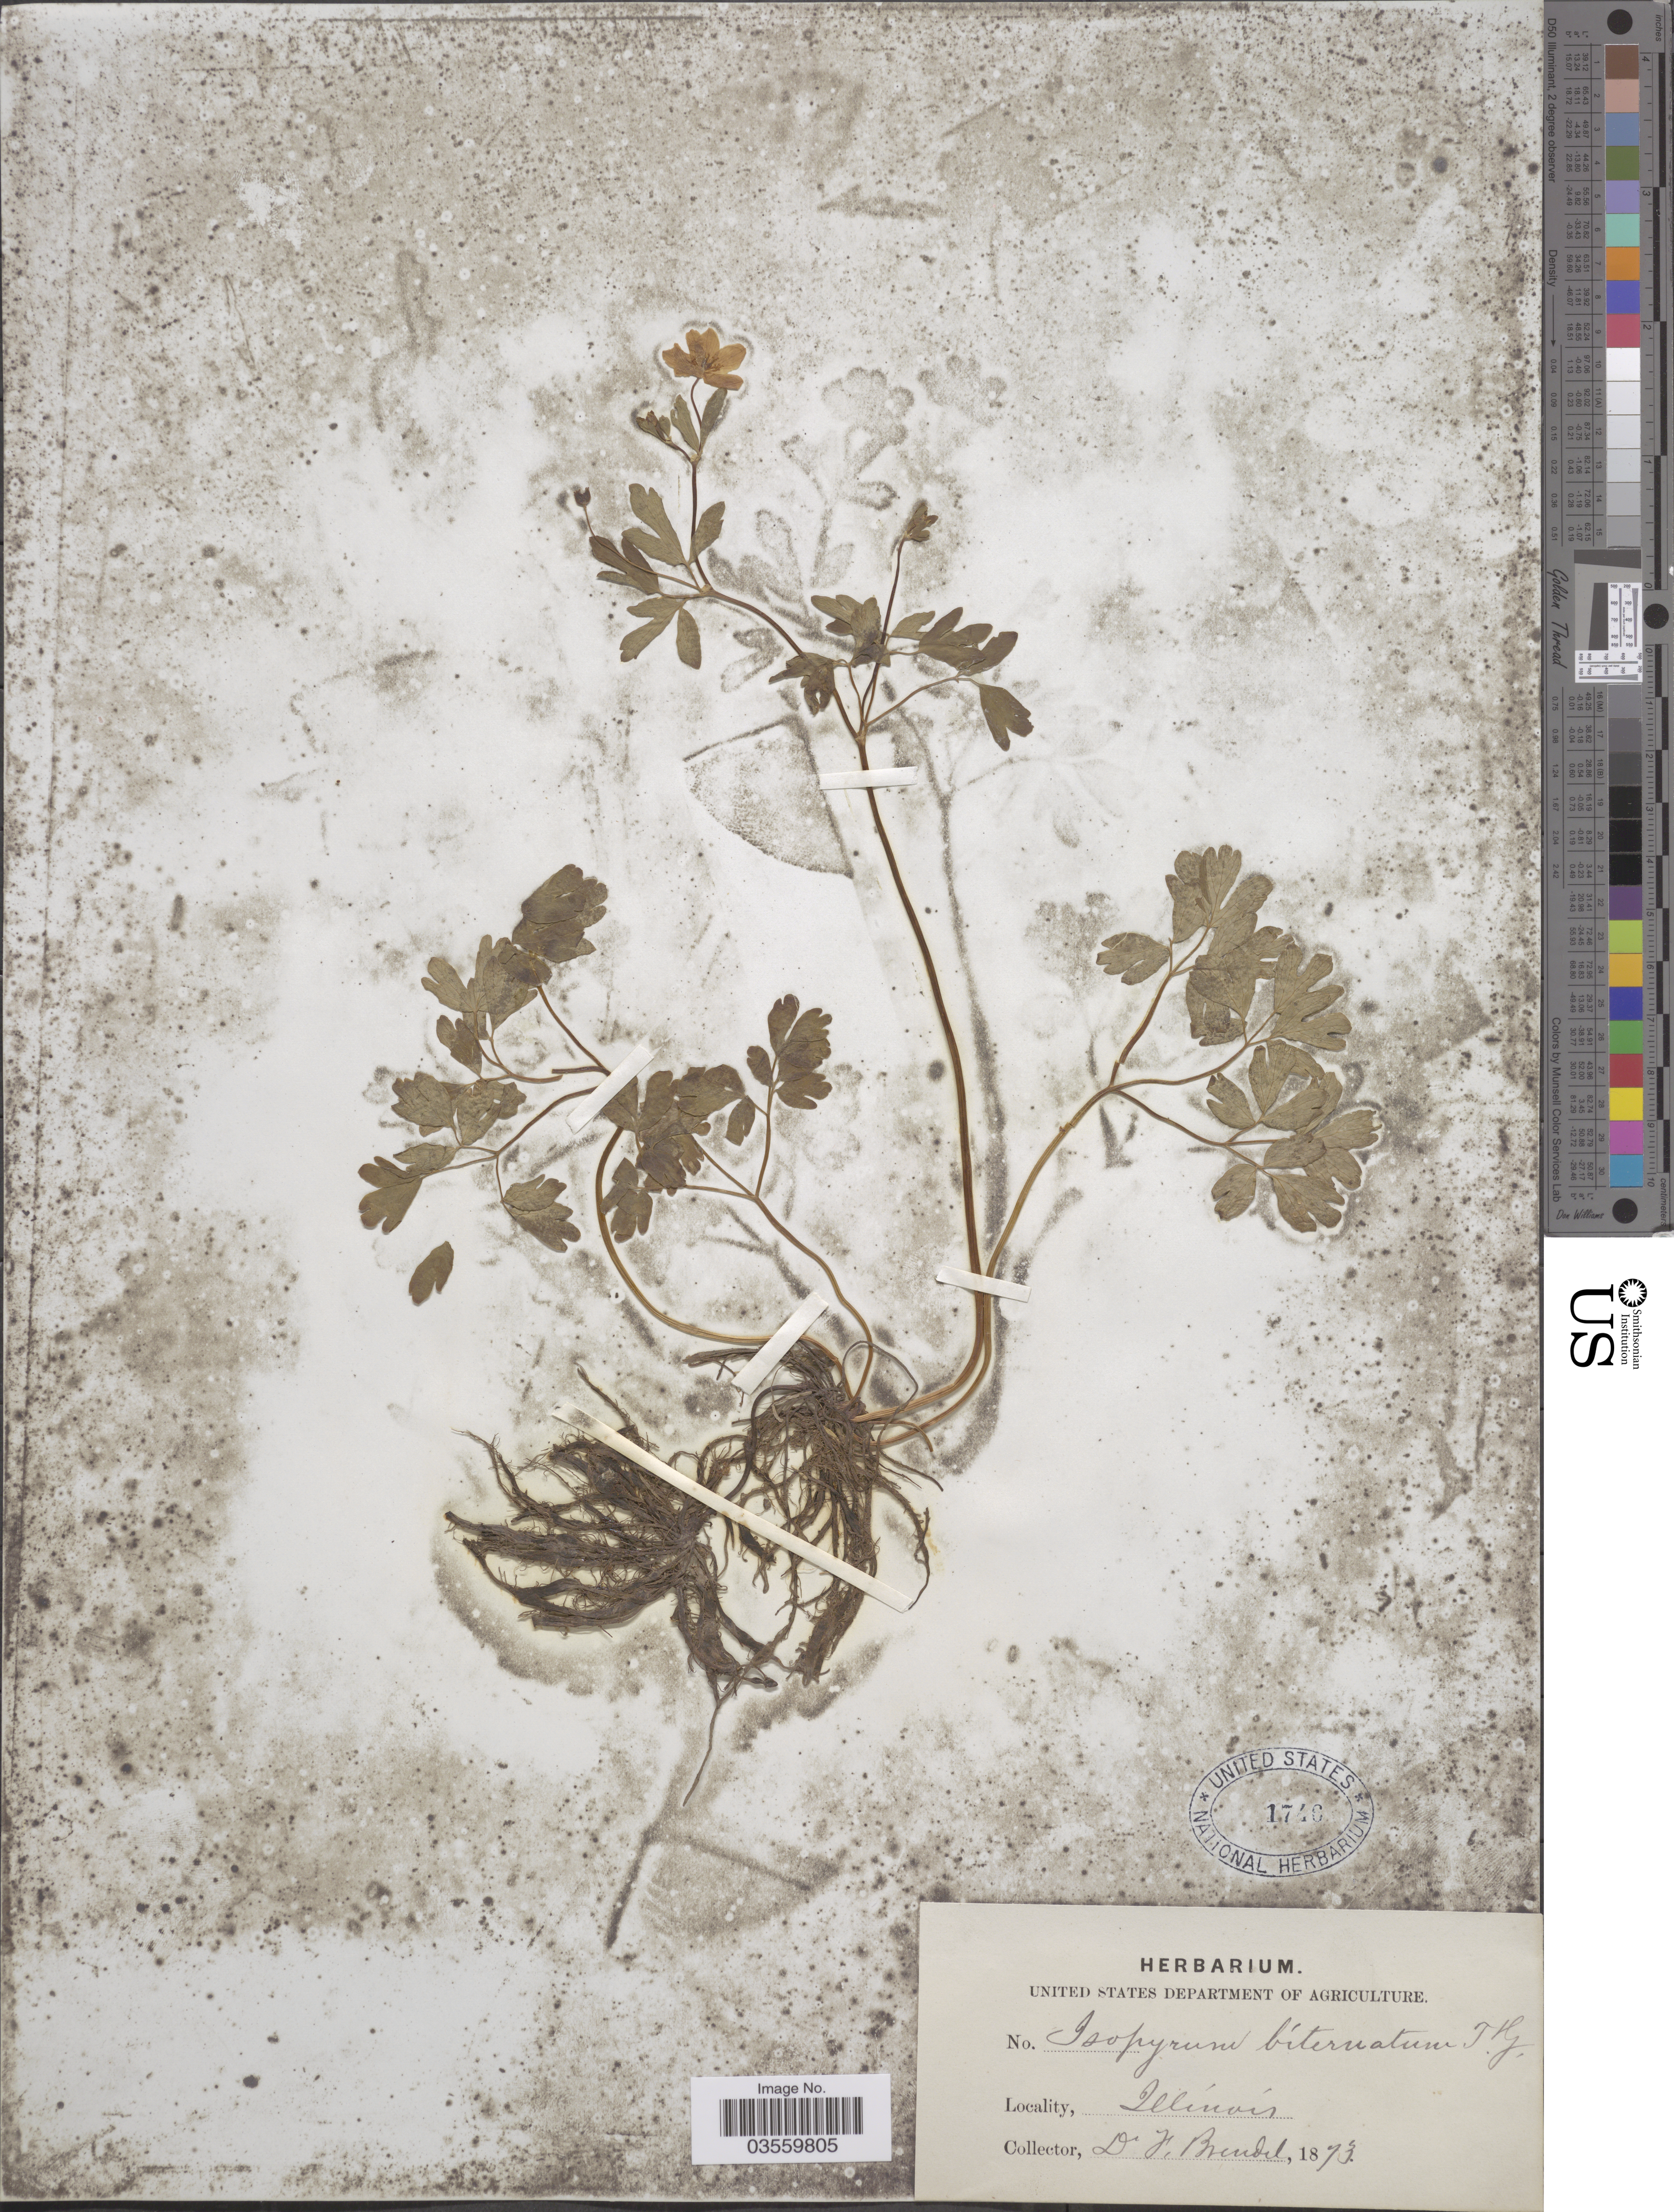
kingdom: Plantae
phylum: Tracheophyta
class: Magnoliopsida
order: Ranunculales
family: Ranunculaceae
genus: Enemion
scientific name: Enemion biternatum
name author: (Torr. & A. Gray) Raf.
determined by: Strong, Mark T., (BOT), Smithsonian Institution - National Museum of Natural History (UNITED STATES)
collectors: F. Brendel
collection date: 1873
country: United States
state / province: Illinois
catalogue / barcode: US 1746